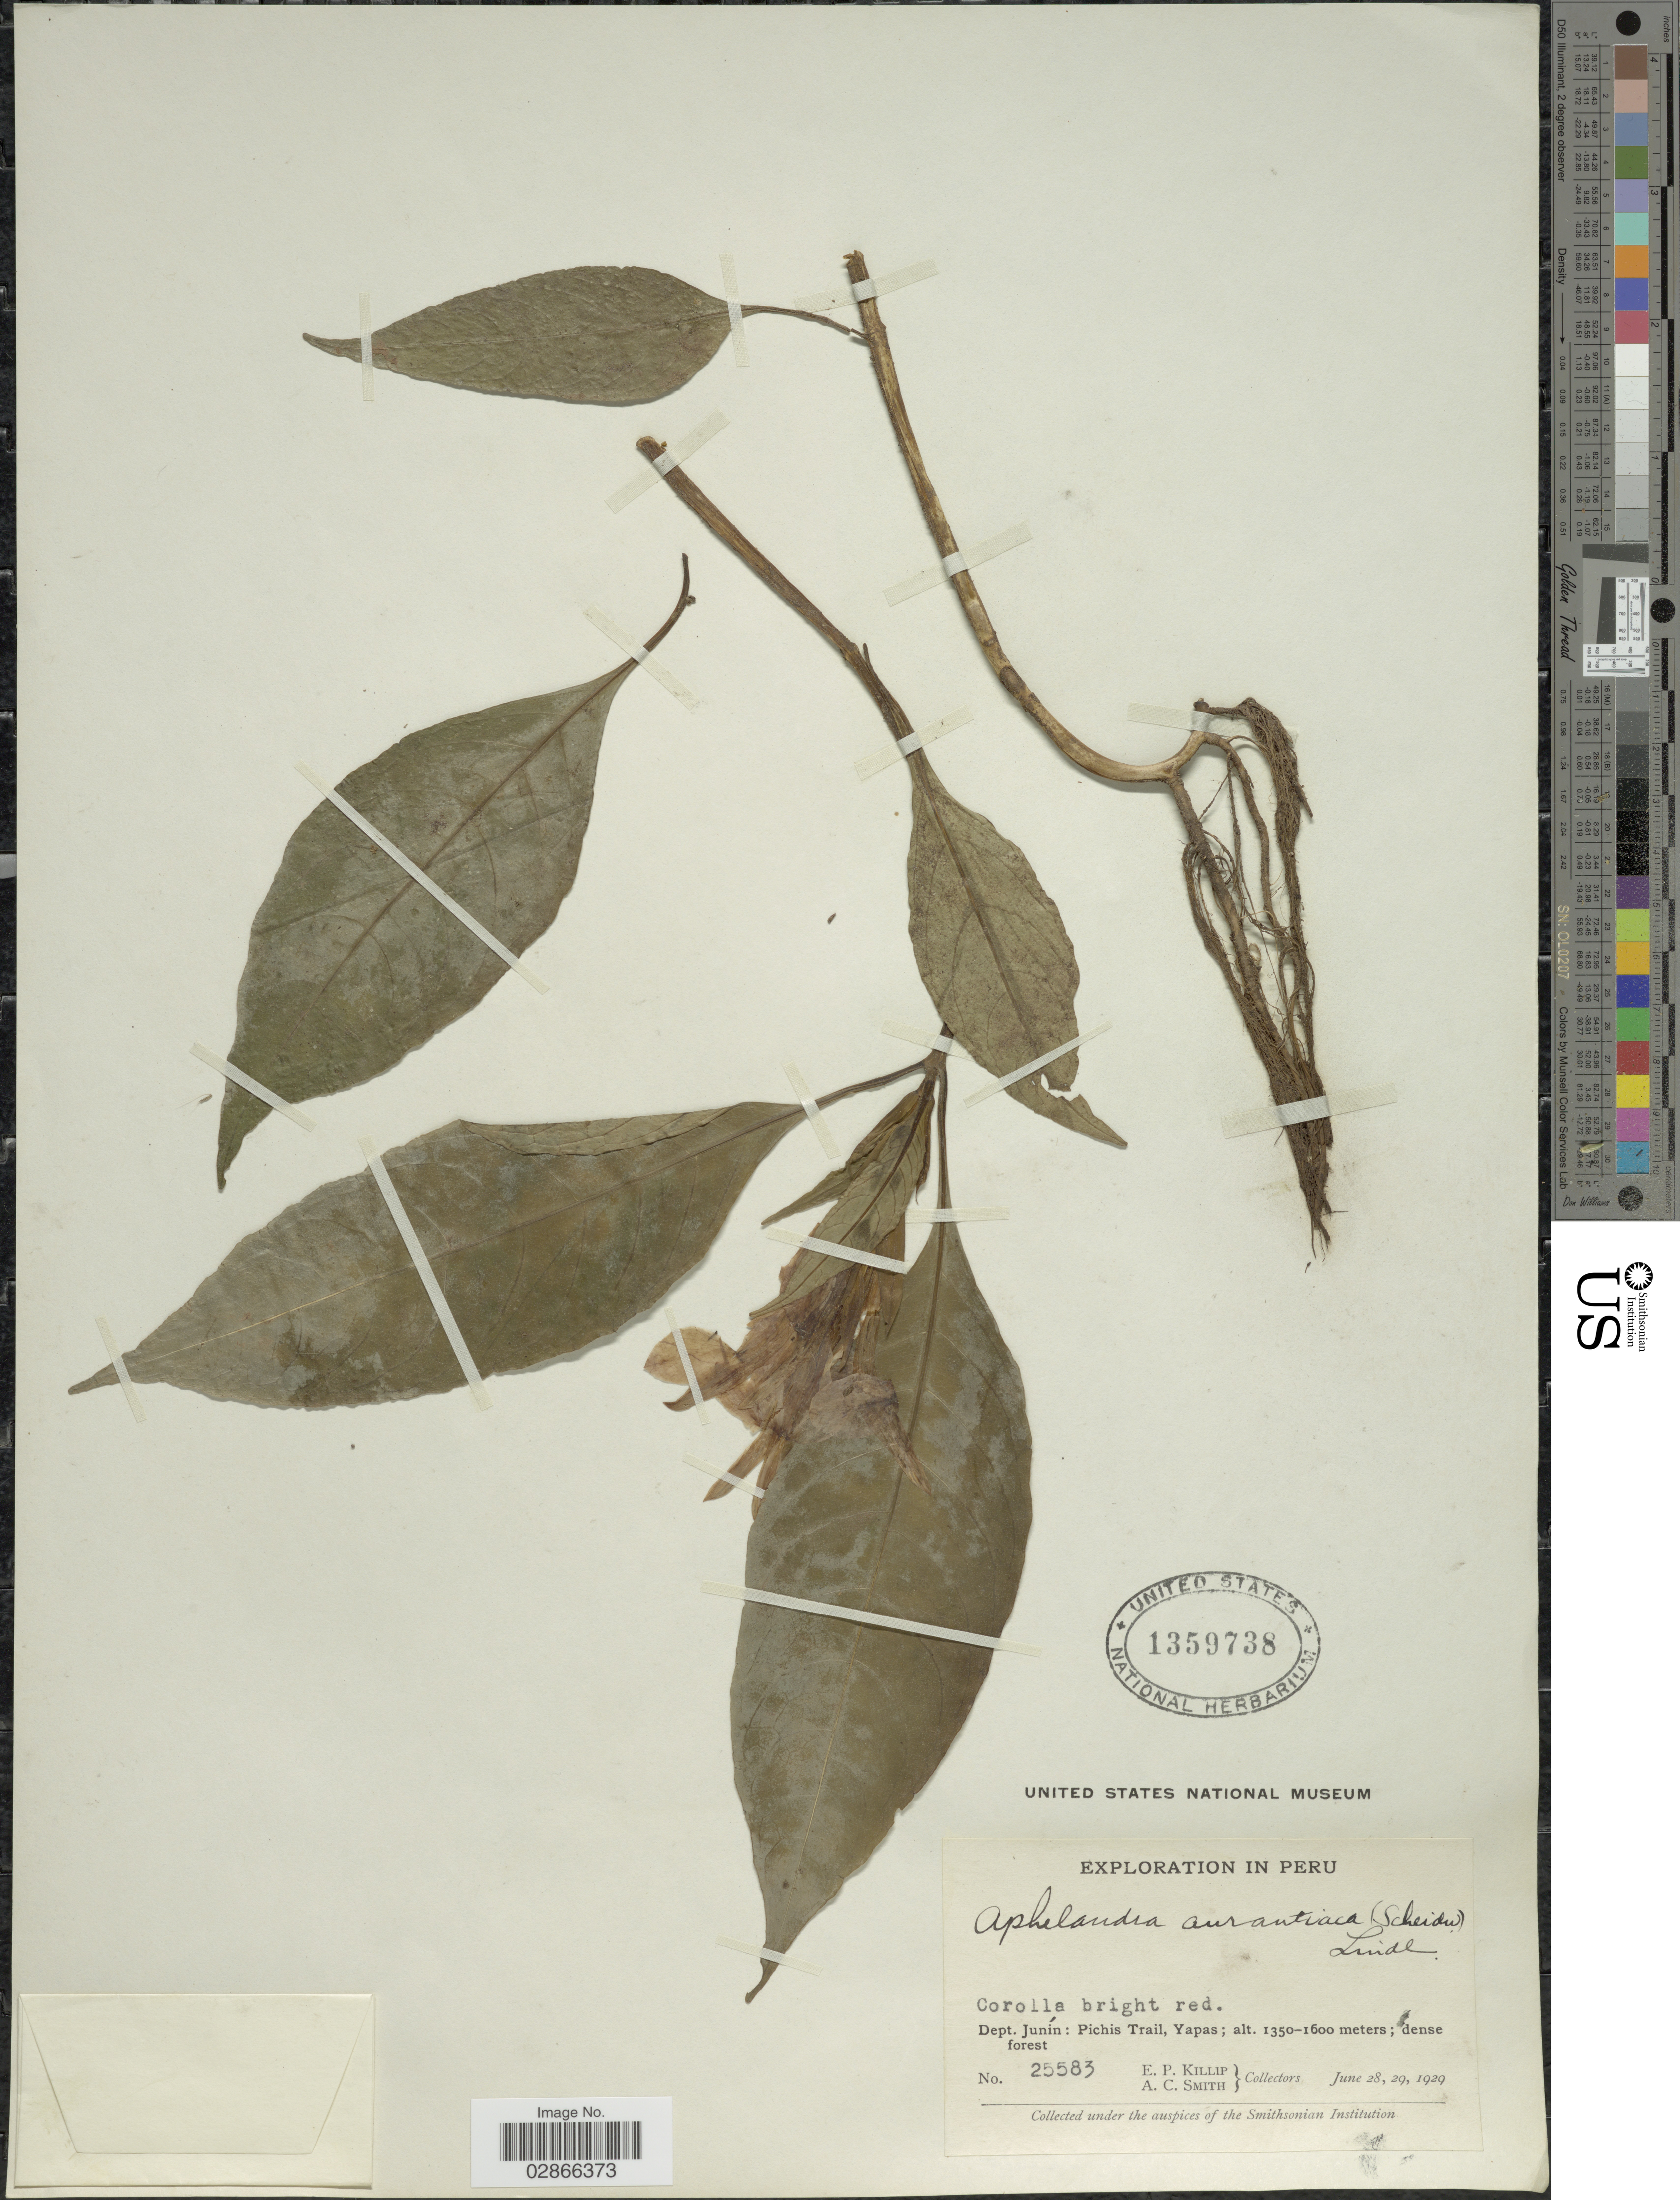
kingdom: Plantae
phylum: Tracheophyta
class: Magnoliopsida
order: Lamiales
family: Acanthaceae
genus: Aphelandra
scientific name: Aphelandra aurantiaca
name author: (Scheidw.) Lindl.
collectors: E. P. Killip & A. C. Smith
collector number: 25583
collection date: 1929-06-28/1929-06-29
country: Peru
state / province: Junín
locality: Dept. Junín: Pichis Trail, Yapas.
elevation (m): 1350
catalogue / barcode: US 1359738